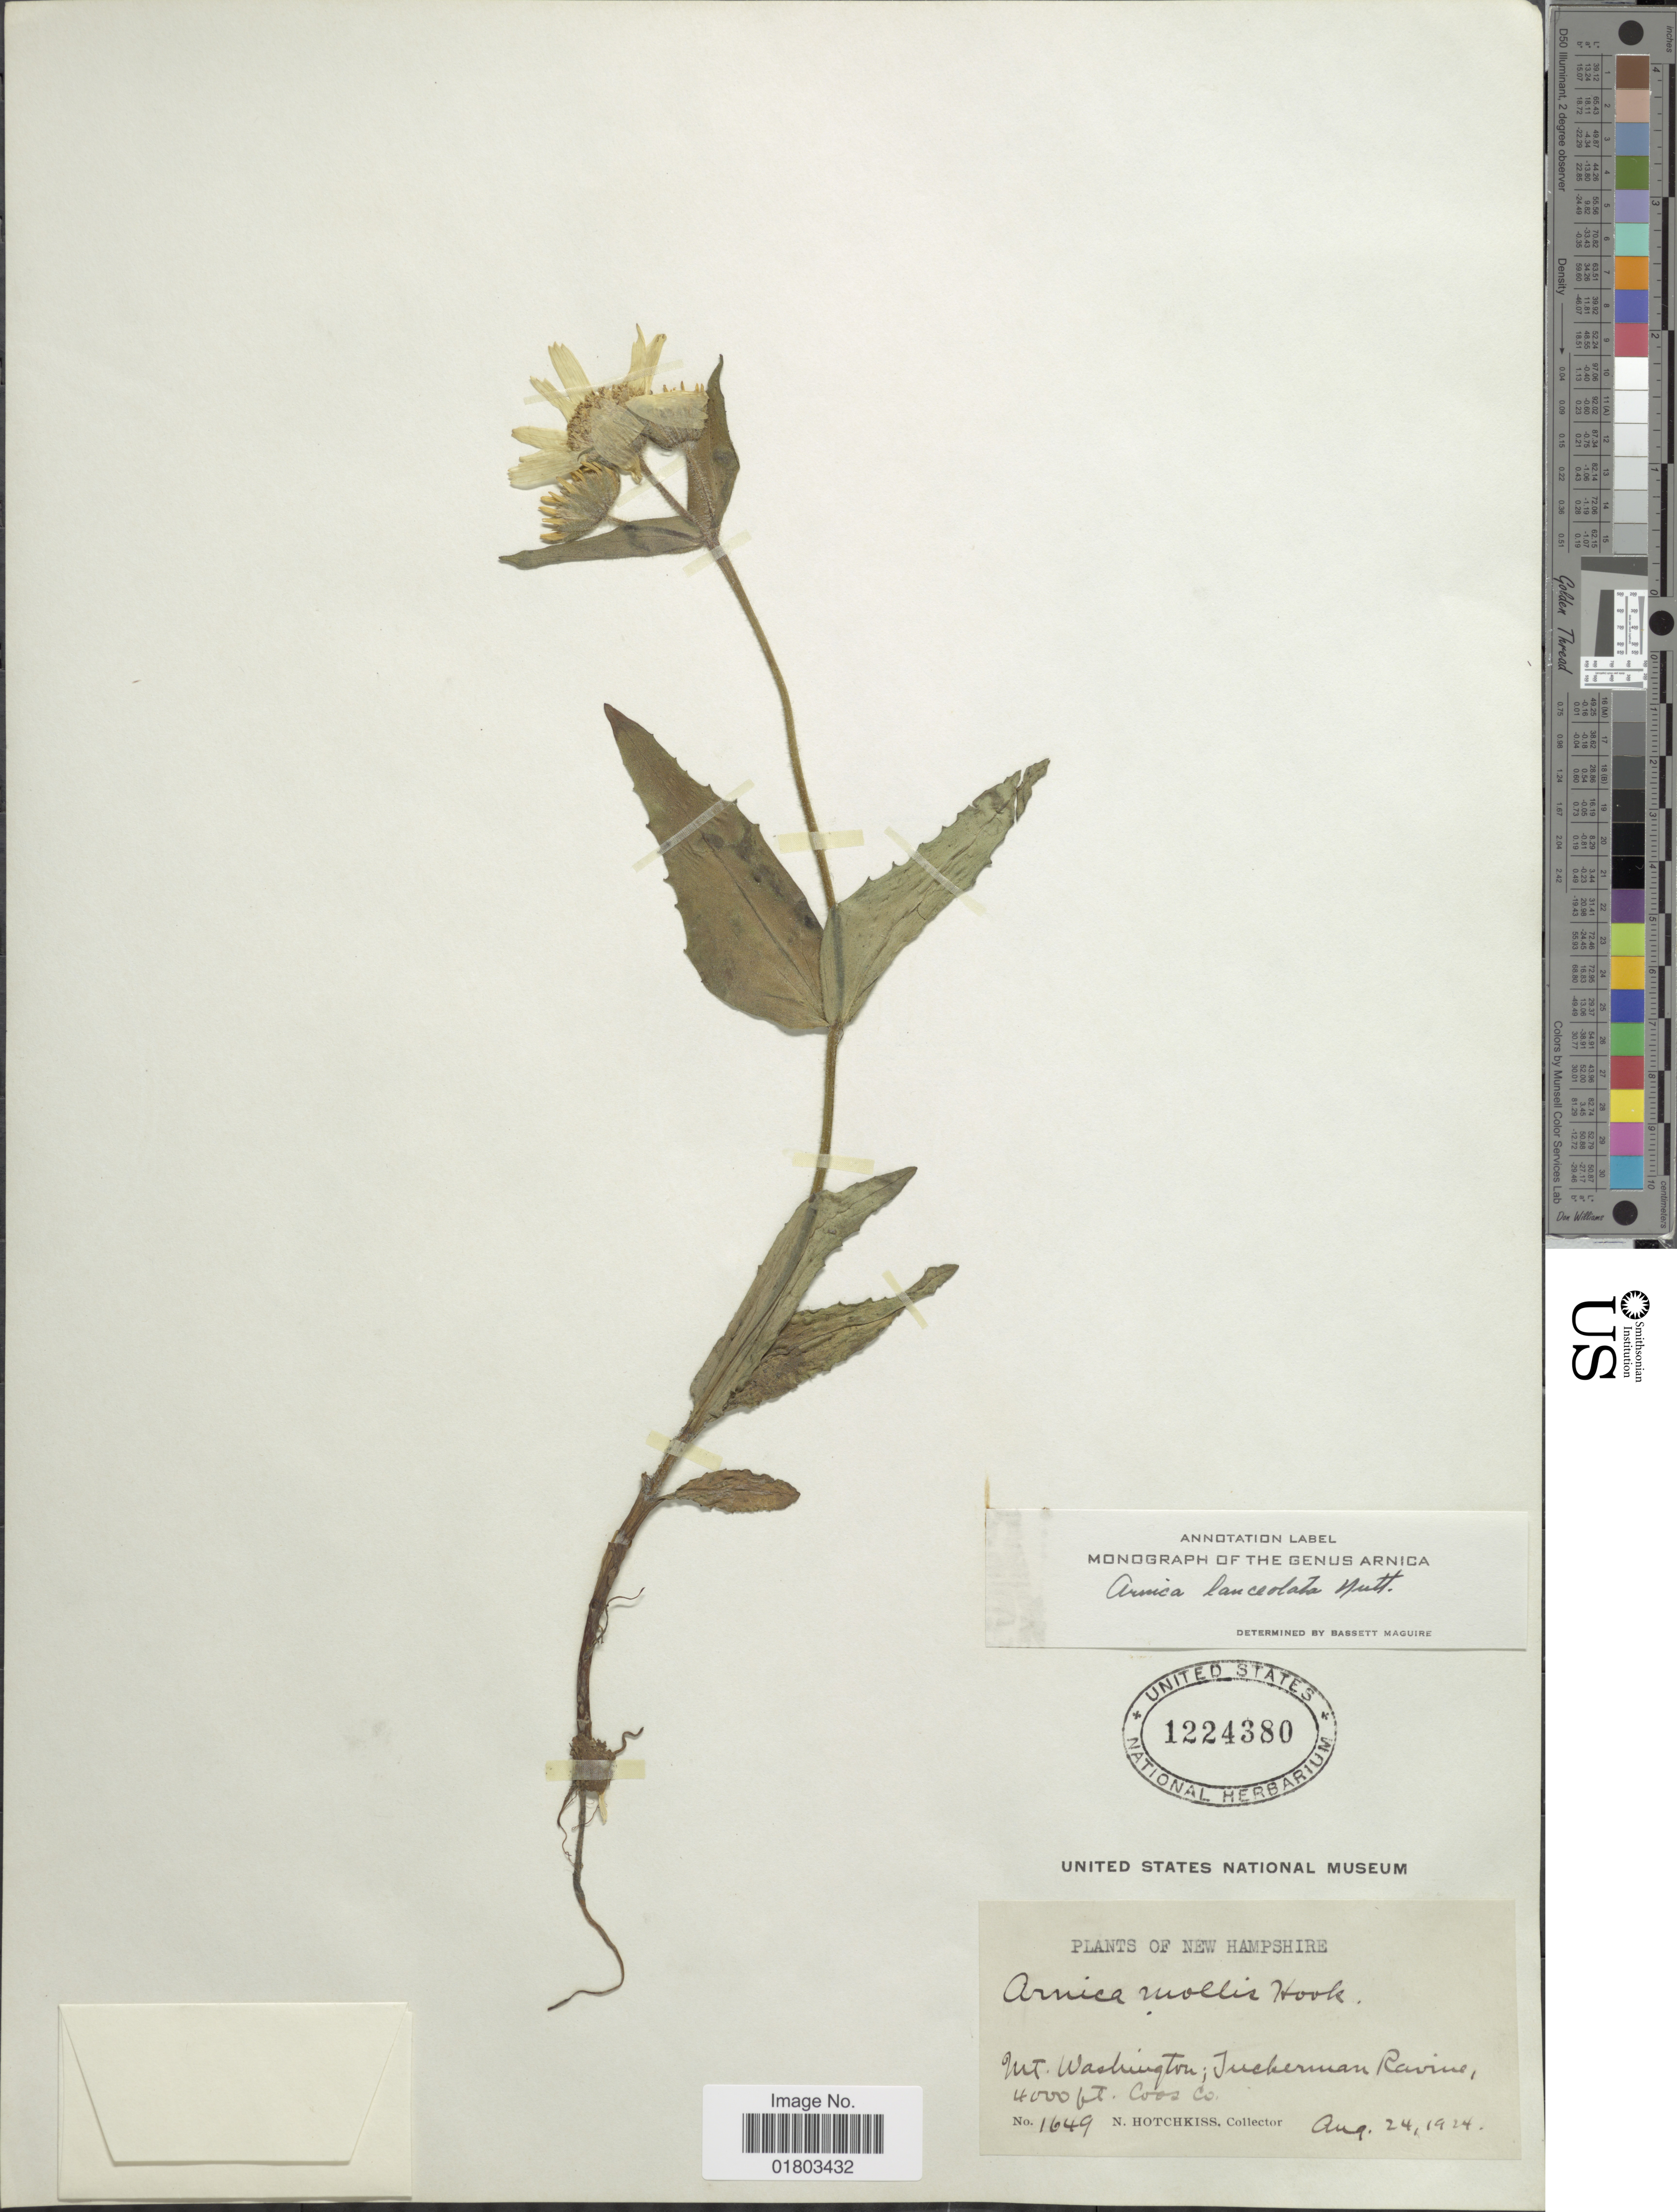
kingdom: Plantae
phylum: Tracheophyta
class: Magnoliopsida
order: Asterales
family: Asteraceae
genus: Arnica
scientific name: Arnica lanceolata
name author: Nutt.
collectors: N. Hotchkiss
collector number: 1649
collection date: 1924-08-24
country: United States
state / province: New Hampshire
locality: Mt Washington; Tuckerman Ravine, Coose Co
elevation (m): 1219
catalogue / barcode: US 1224380